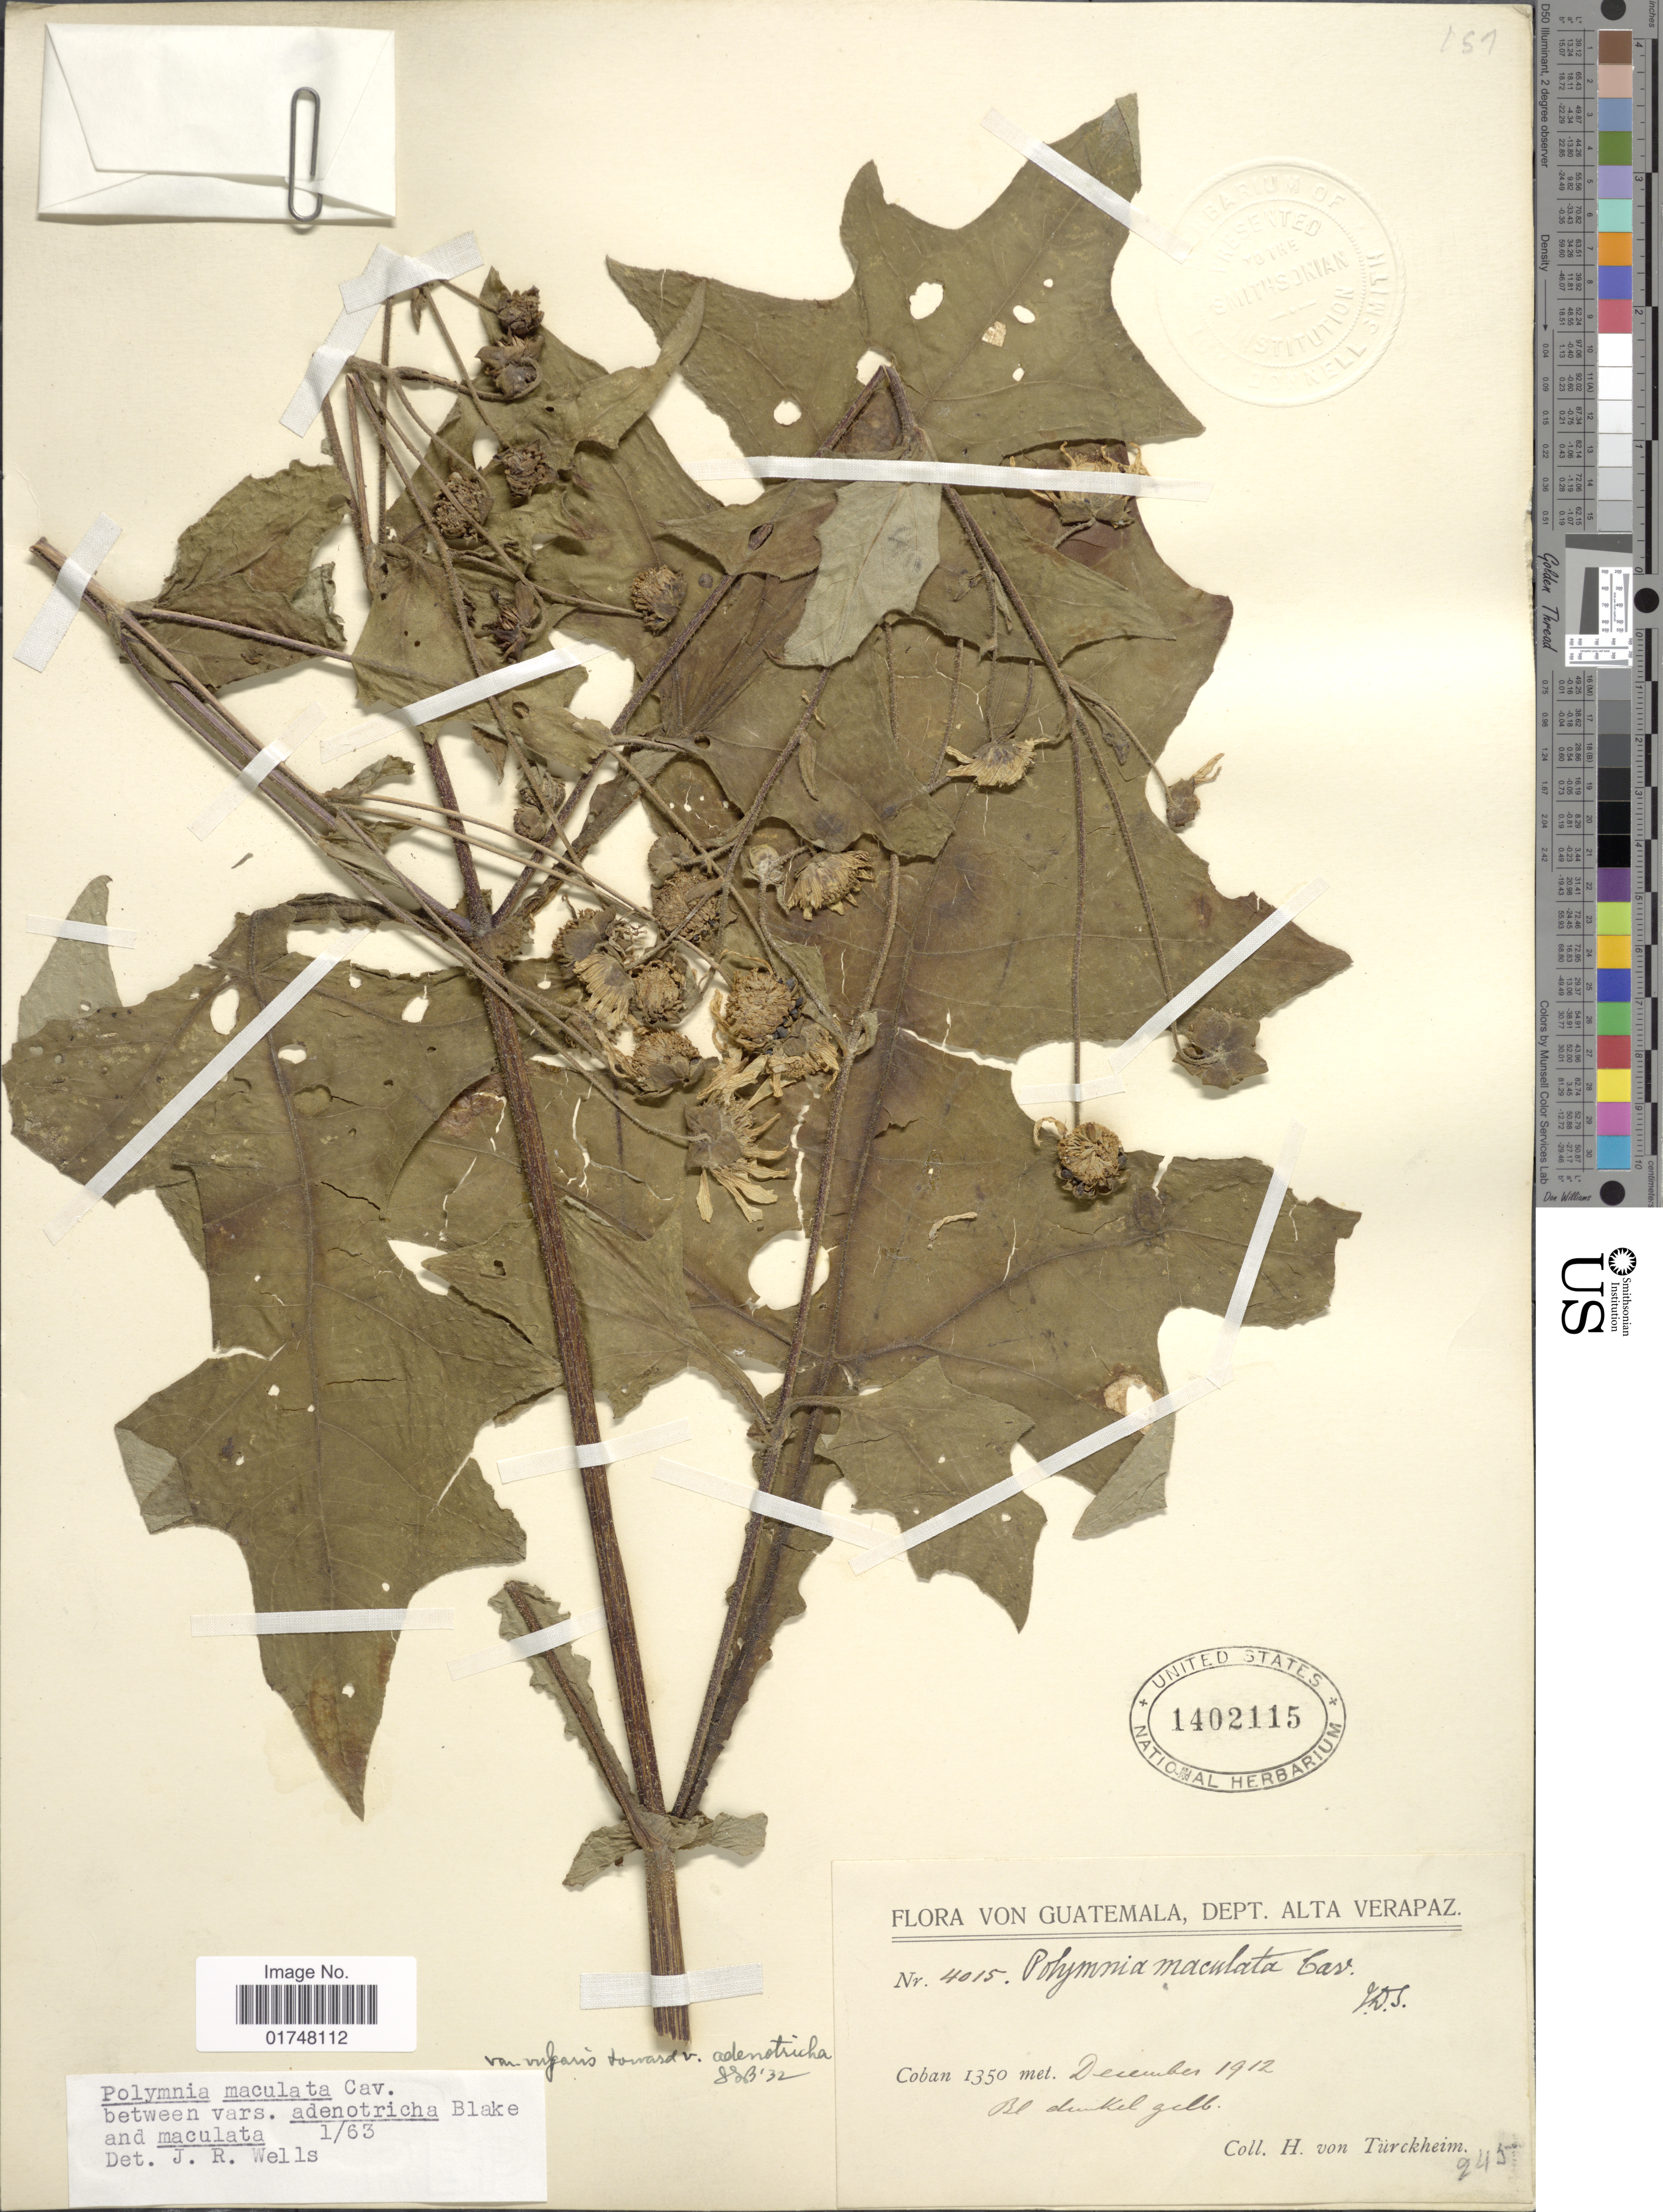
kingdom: Plantae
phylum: Tracheophyta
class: Magnoliopsida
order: Asterales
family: Asteraceae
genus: Smallanthus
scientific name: Smallanthus maculatus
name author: (Cav.) H. Rob.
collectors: H. von Türckheim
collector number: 4015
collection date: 1912-12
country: Guatemala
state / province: Alta Verapaz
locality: Coban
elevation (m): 1350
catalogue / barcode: US 1402115